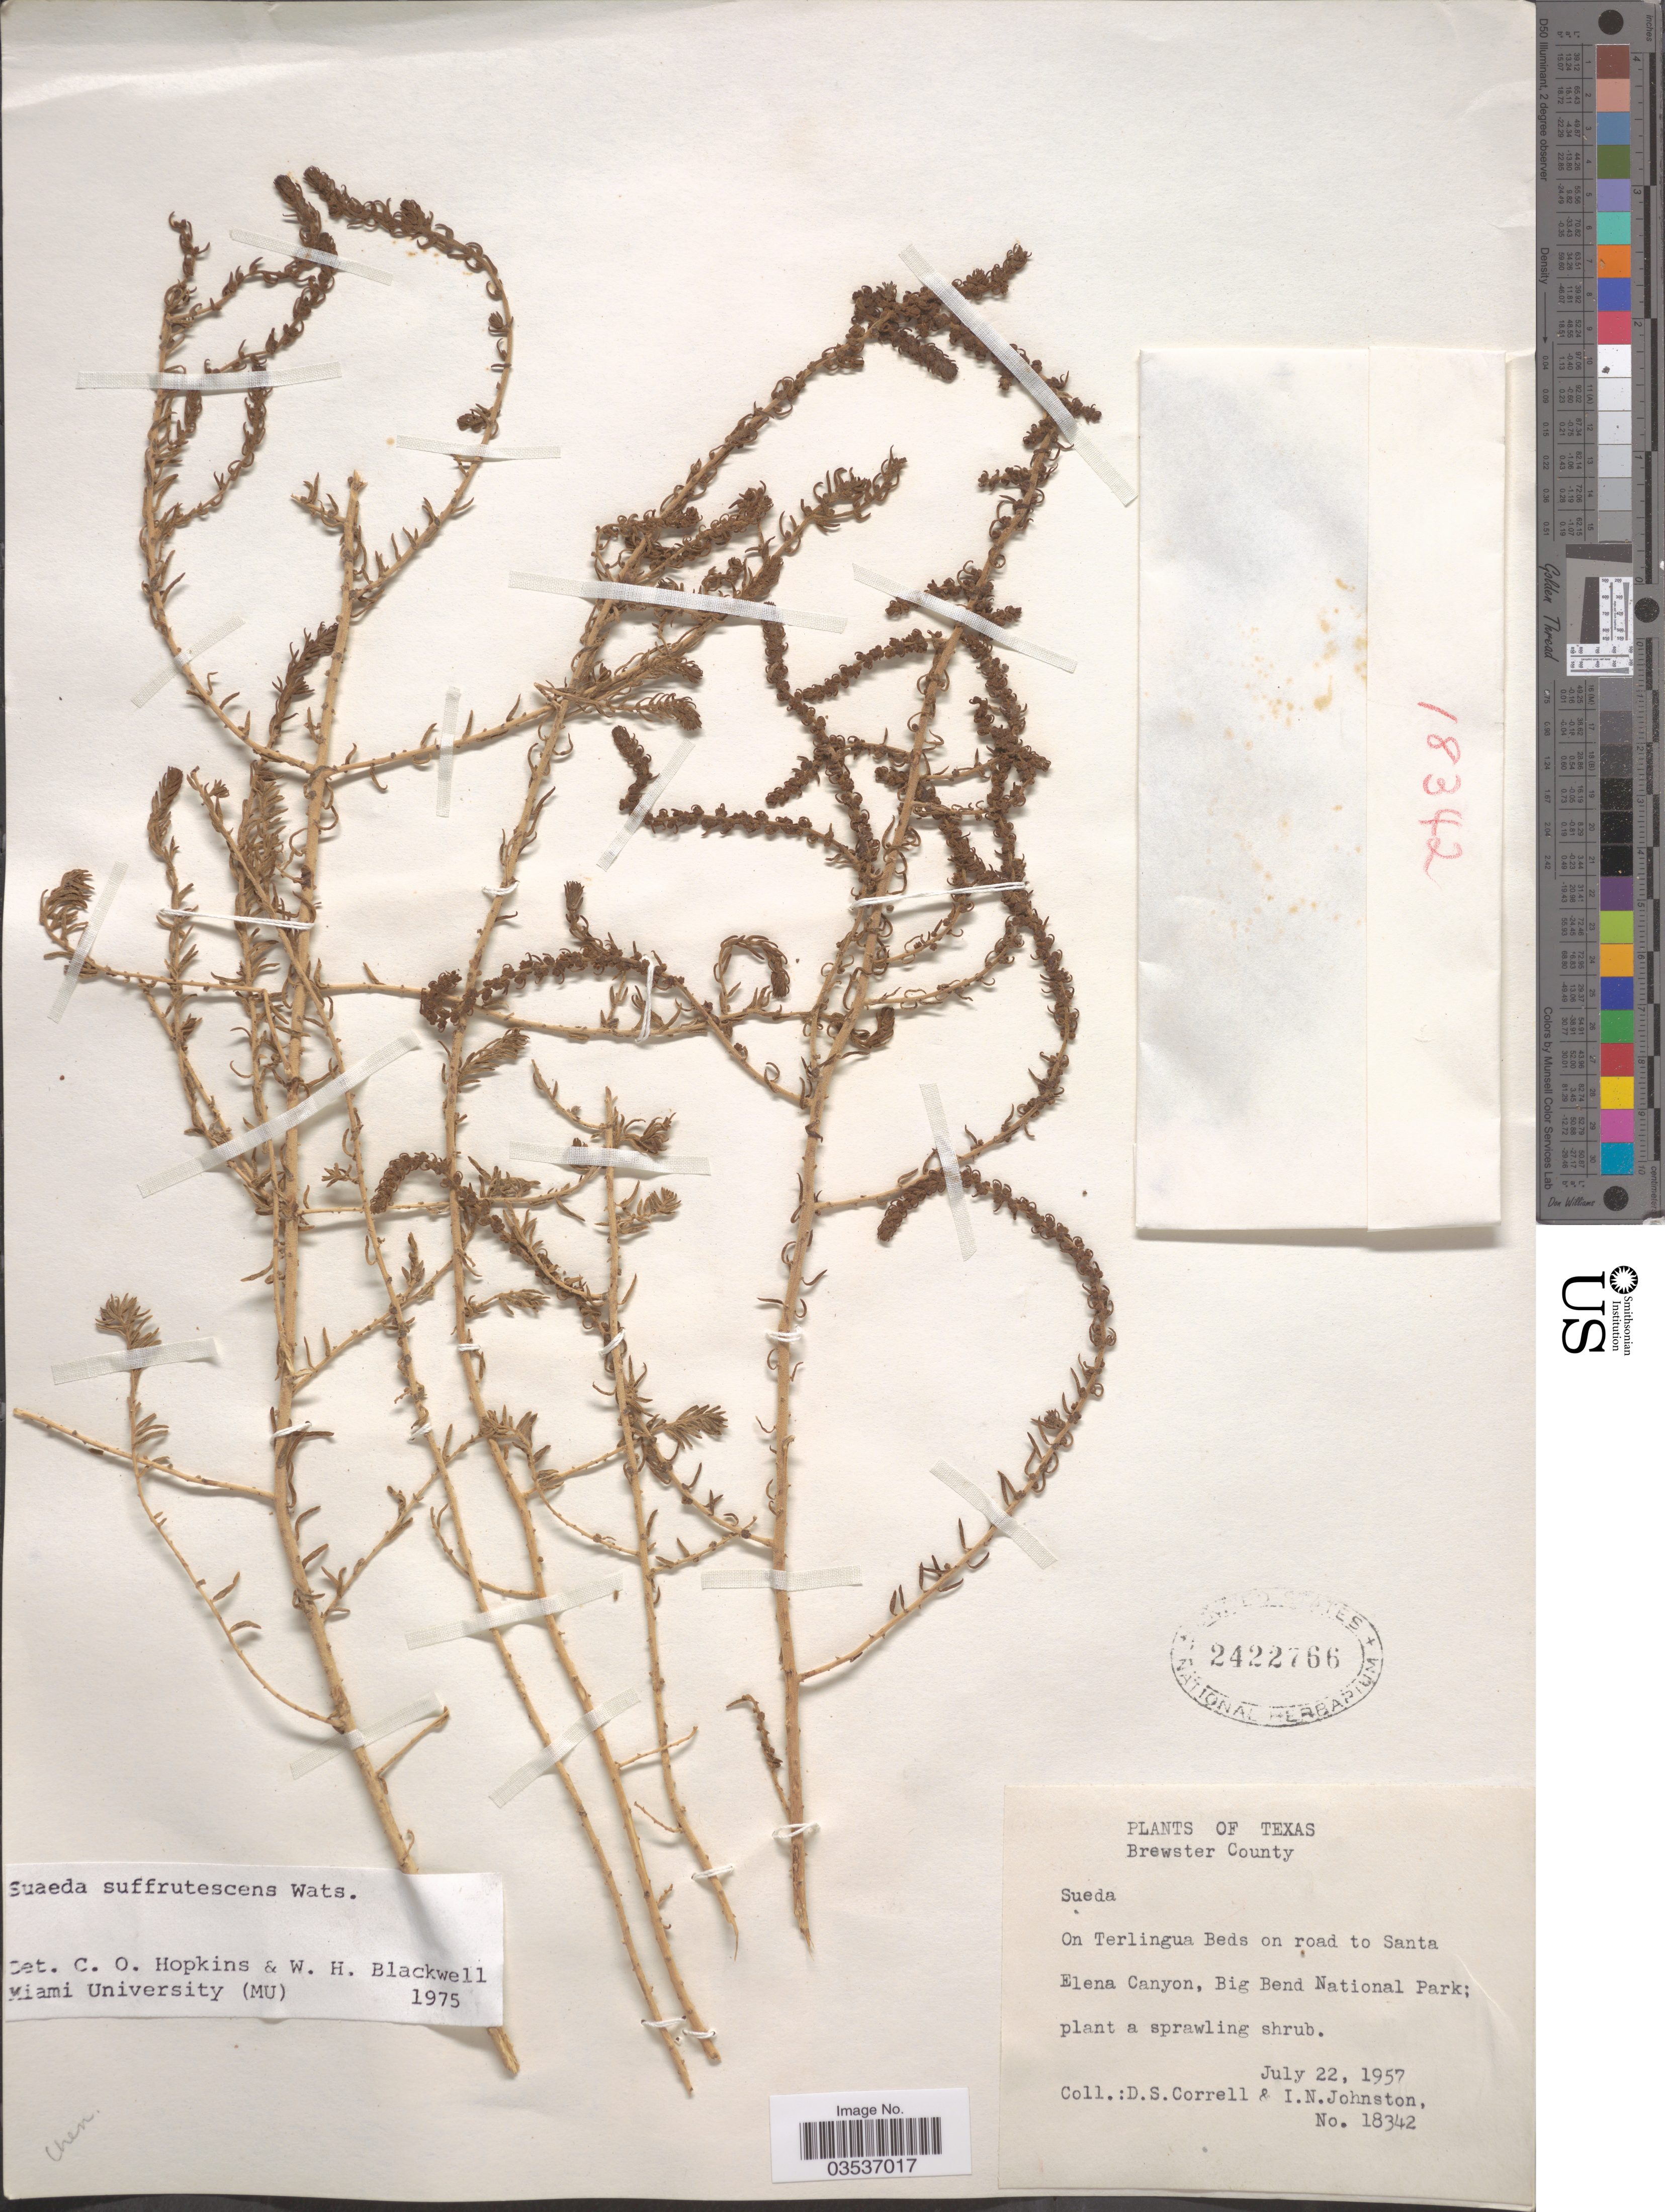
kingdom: Plantae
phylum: Tracheophyta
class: Magnoliopsida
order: Caryophyllales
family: Amaranthaceae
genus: Suaeda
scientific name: Suaeda suffrutescens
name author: S. Watson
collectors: D. S. Correll & I. Johnston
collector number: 18342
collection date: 1957-07-22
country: United States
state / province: Texas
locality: Brewster County. On Terlingua Beds on road to Santa Elena Canyon, Big Bend National Park.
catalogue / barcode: US 2422766